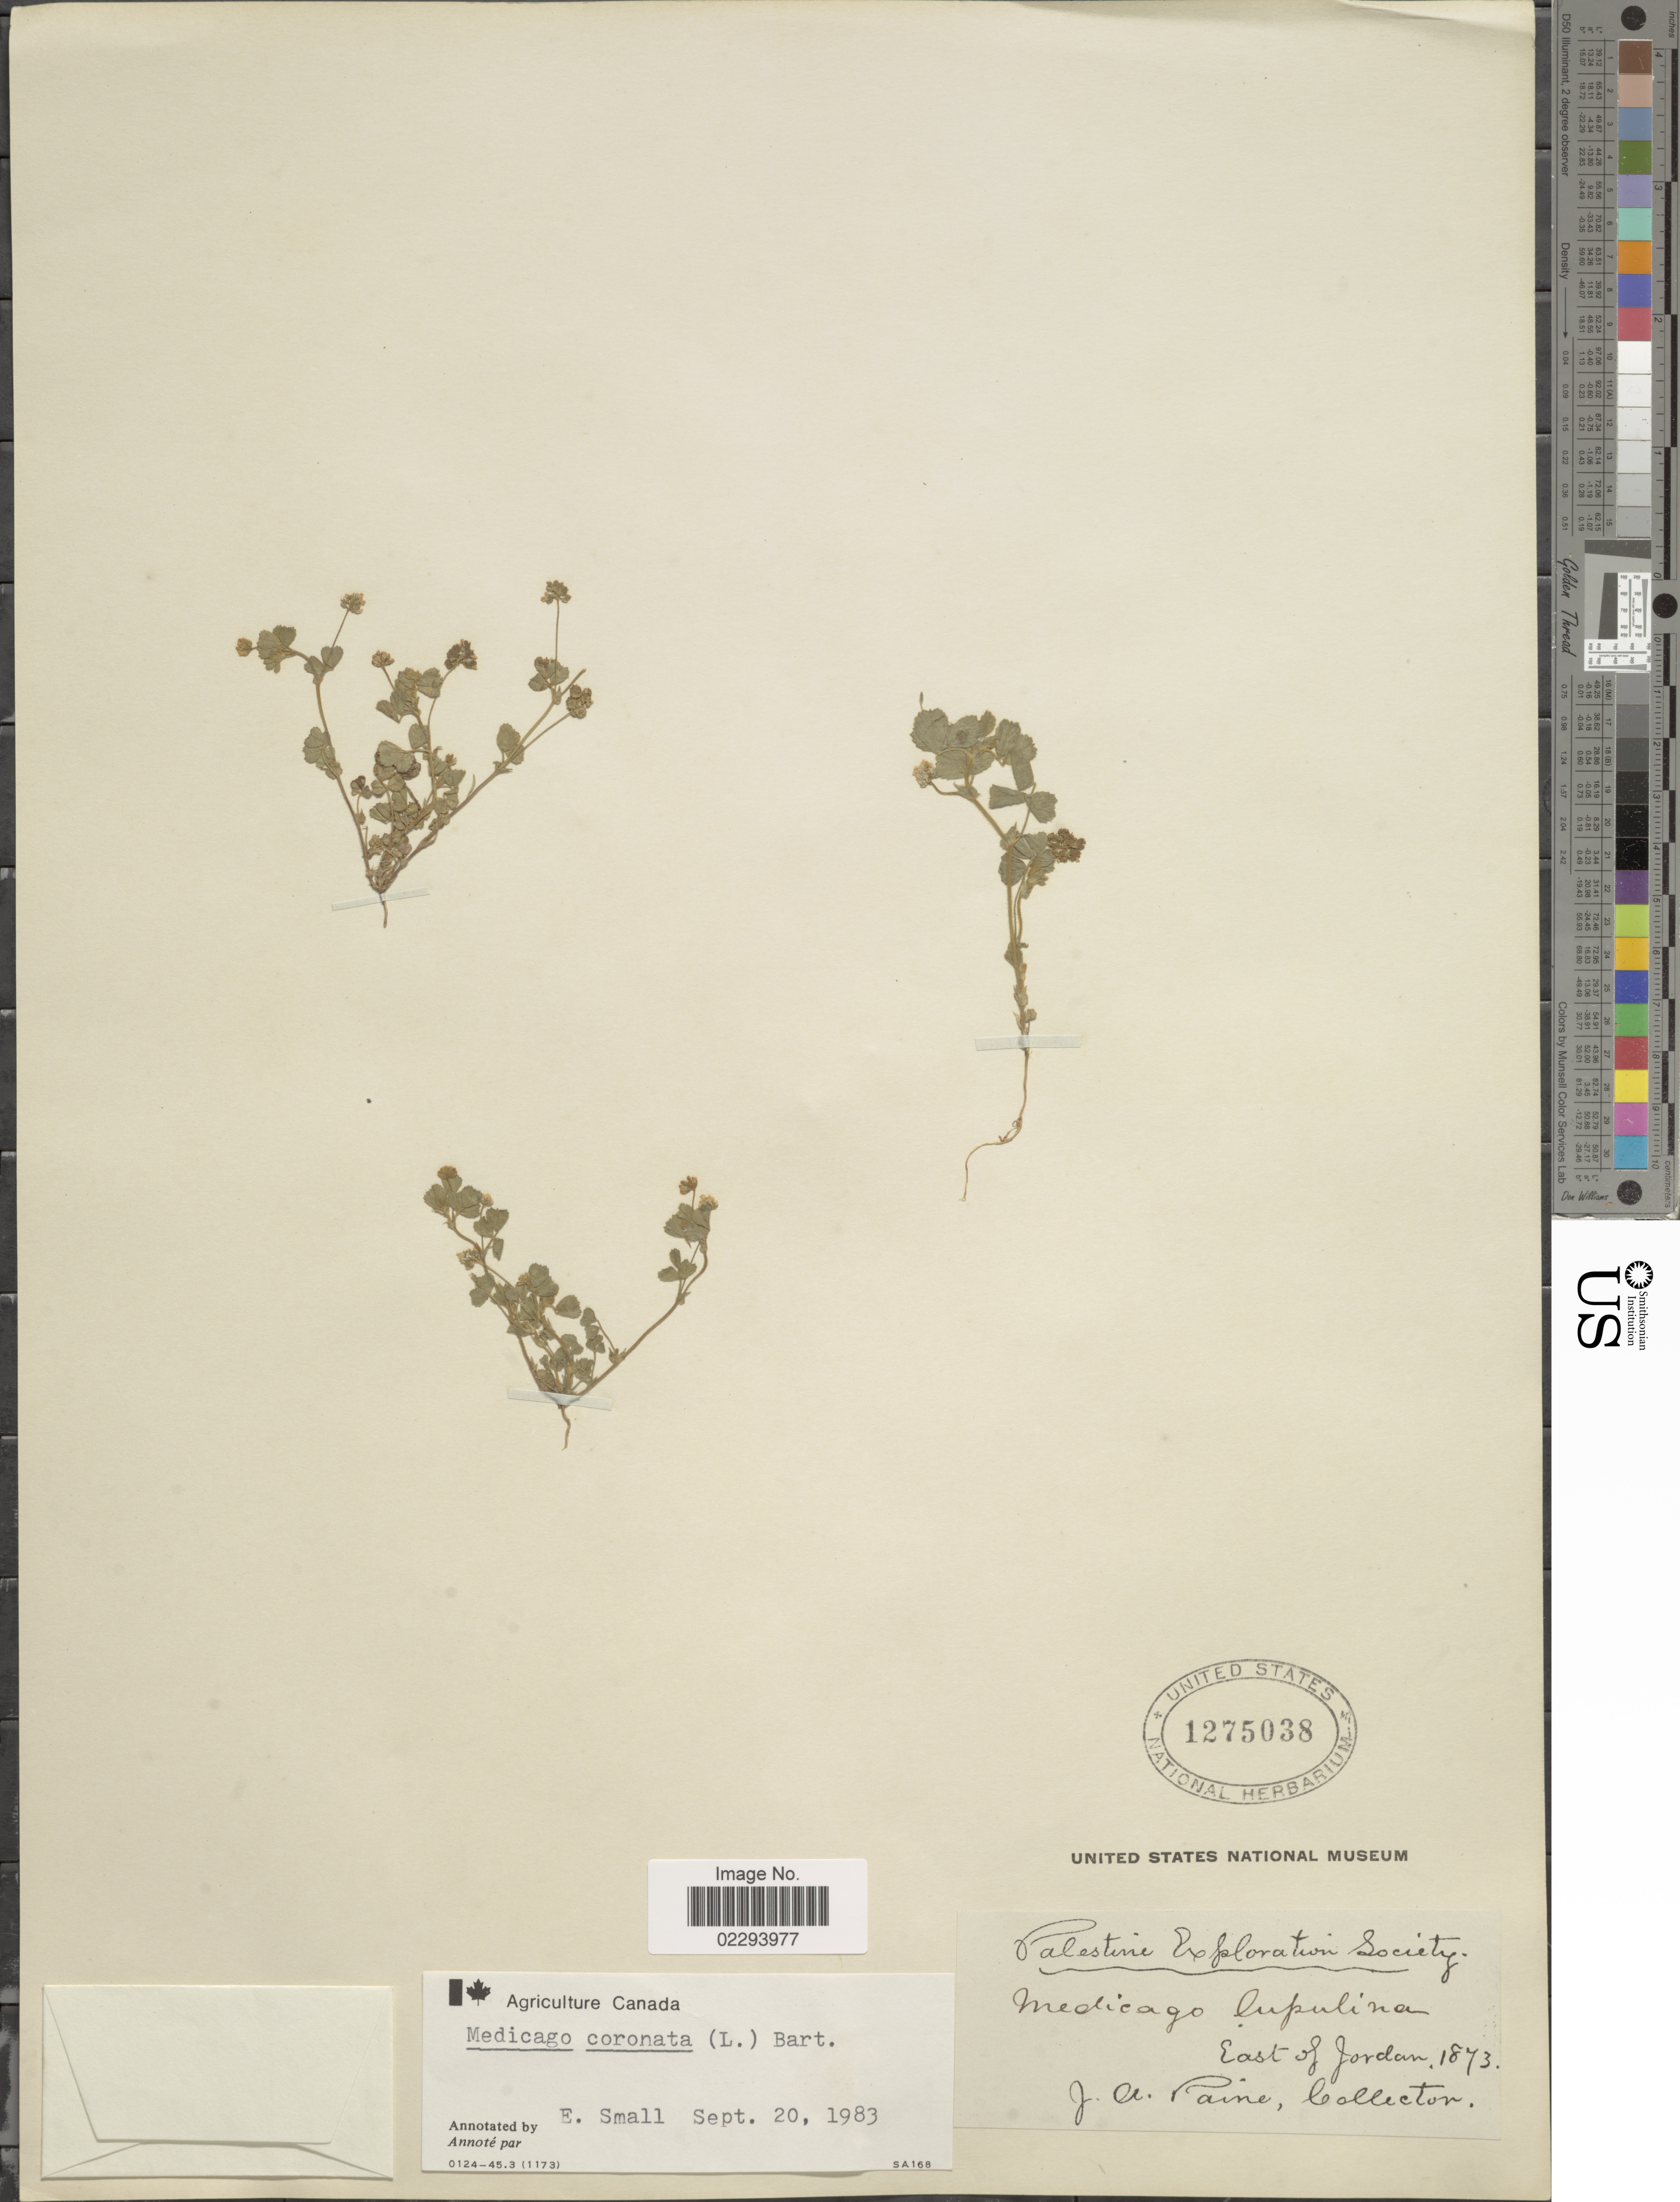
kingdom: Plantae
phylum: Tracheophyta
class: Magnoliopsida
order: Fabales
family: Fabaceae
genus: Medicago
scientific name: Medicago coronata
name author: (L.) Bartal.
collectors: J. A. Paine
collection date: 1873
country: Jordan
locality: East of Jordan.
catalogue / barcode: US 1275038